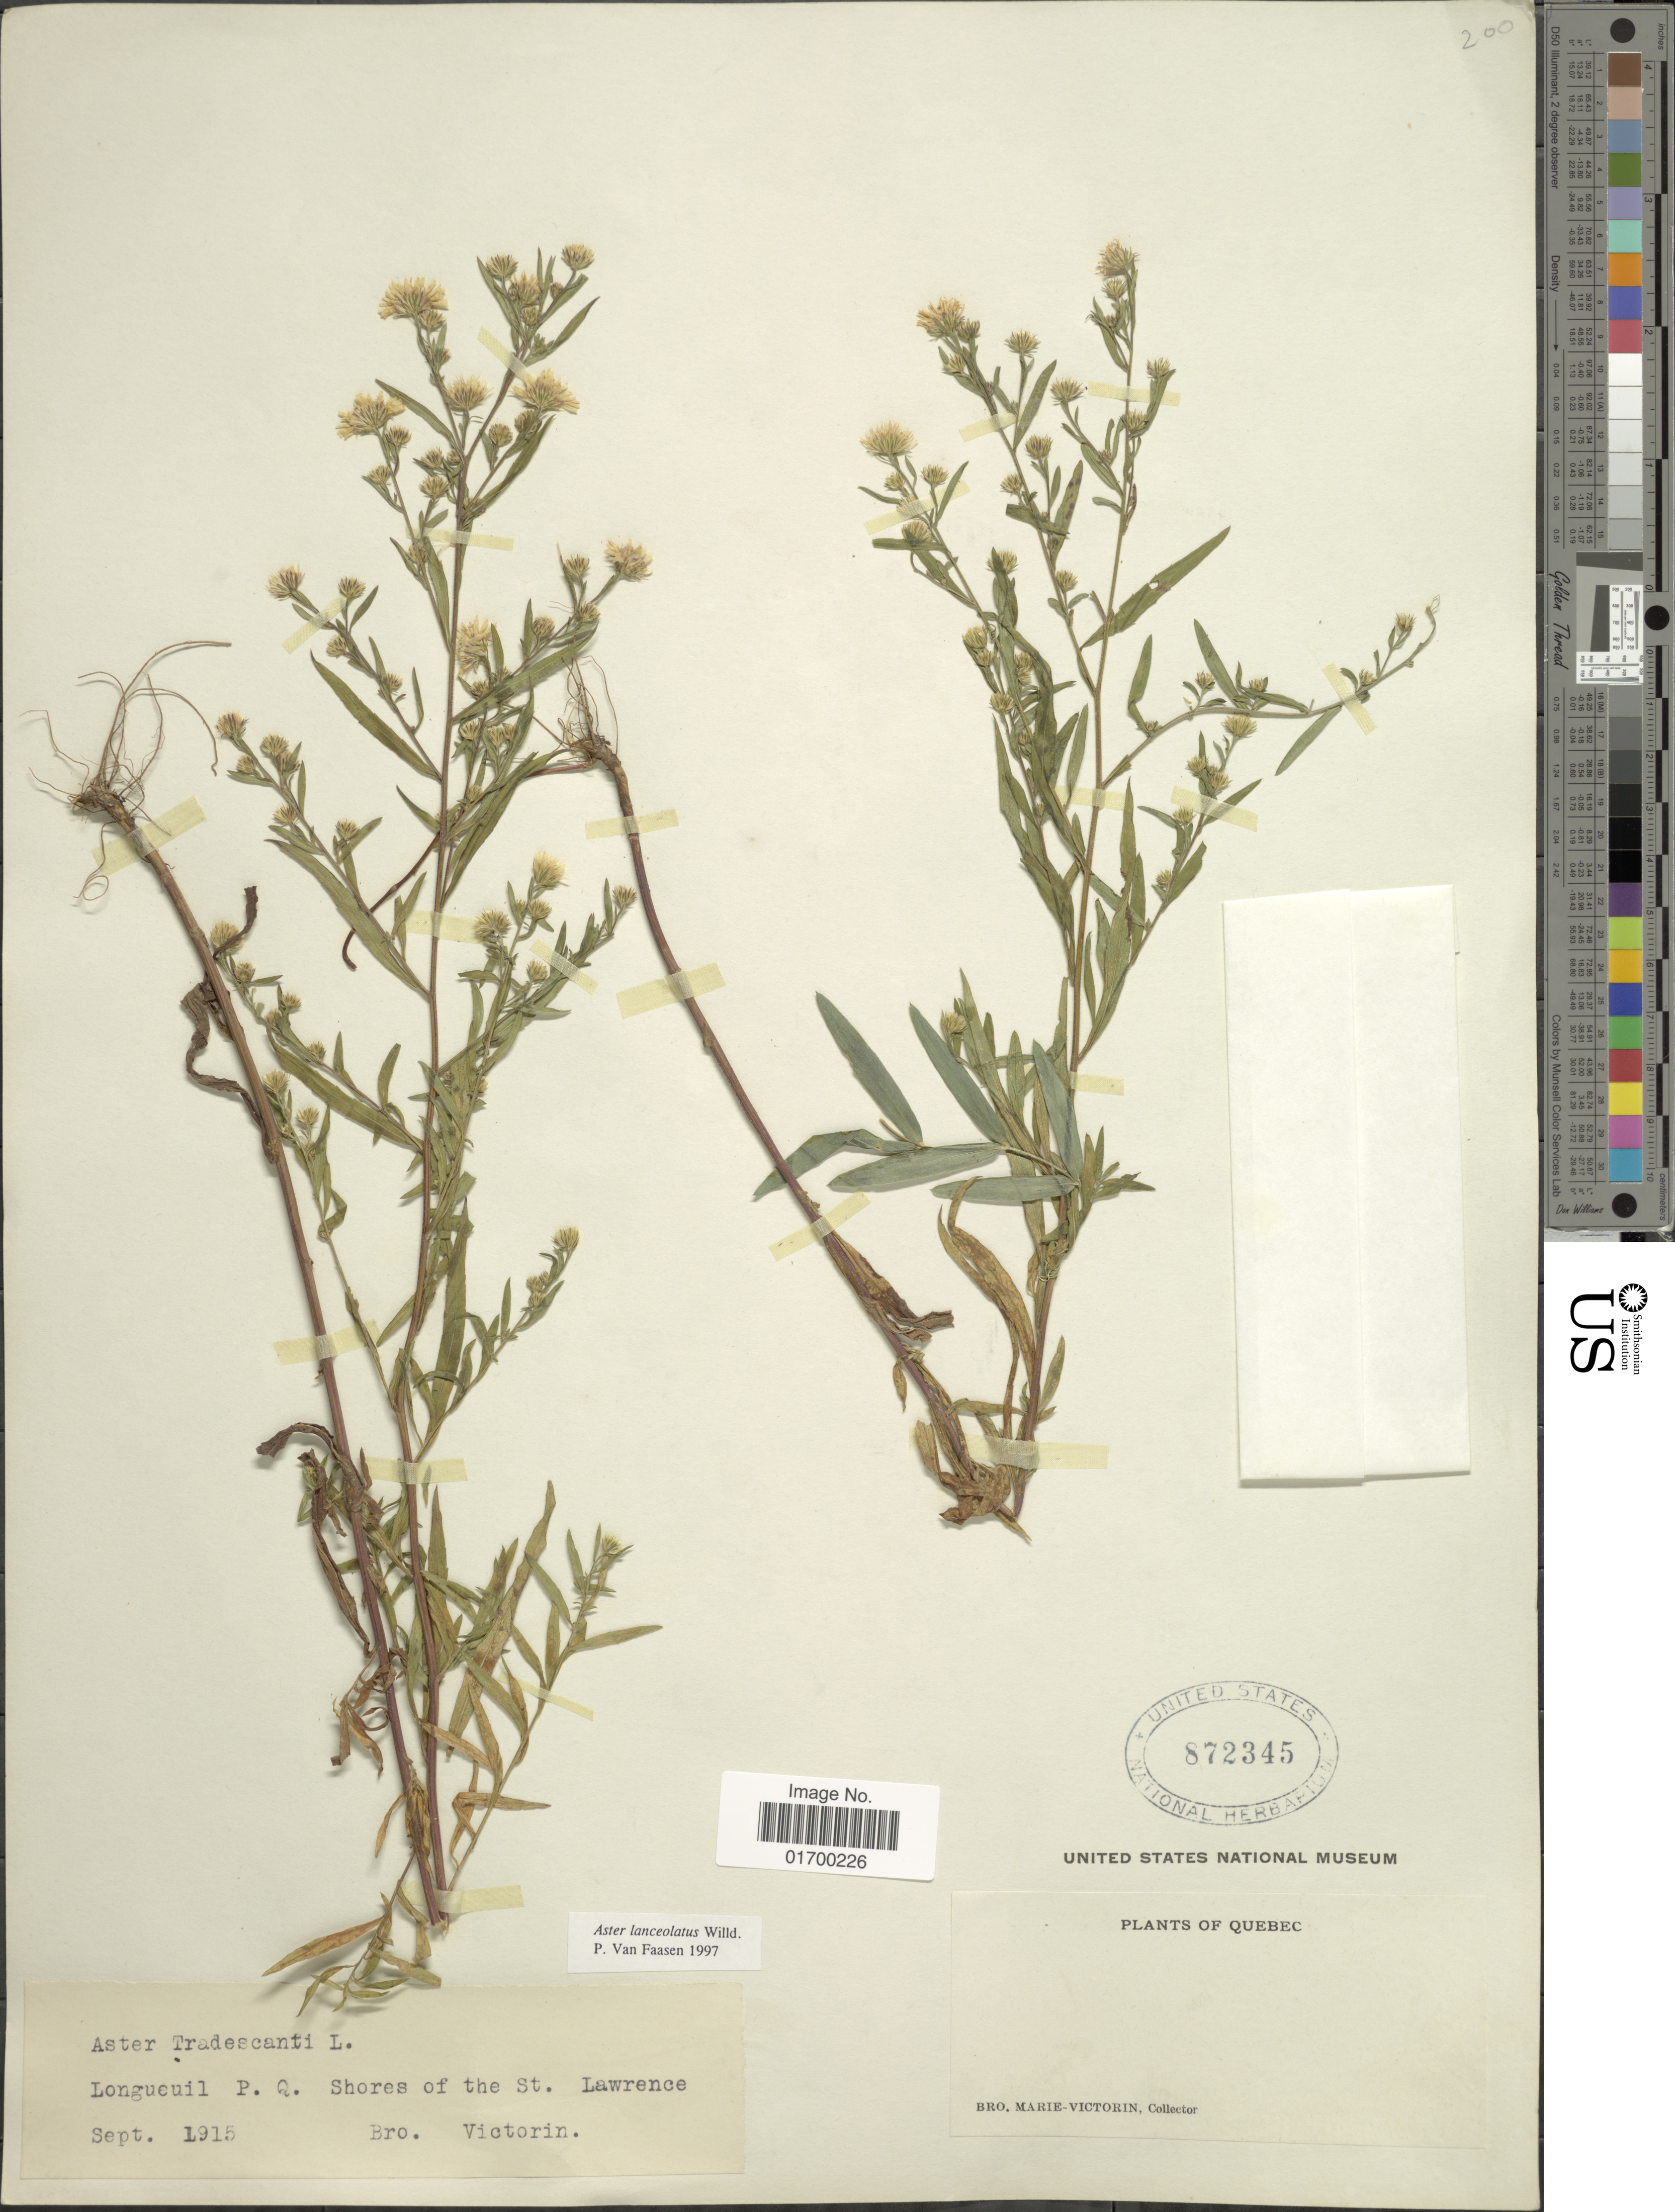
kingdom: Plantae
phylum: Tracheophyta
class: Magnoliopsida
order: Asterales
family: Asteraceae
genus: Symphyotrichum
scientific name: Symphyotrichum lanceolatum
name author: (Willd.) G.L. Nesom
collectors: Fr. Marie-Victorin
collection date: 1915-09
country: Canada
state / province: Quebec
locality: Longueuil P.Q. Shores of the St, Lawrence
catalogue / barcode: US 872345